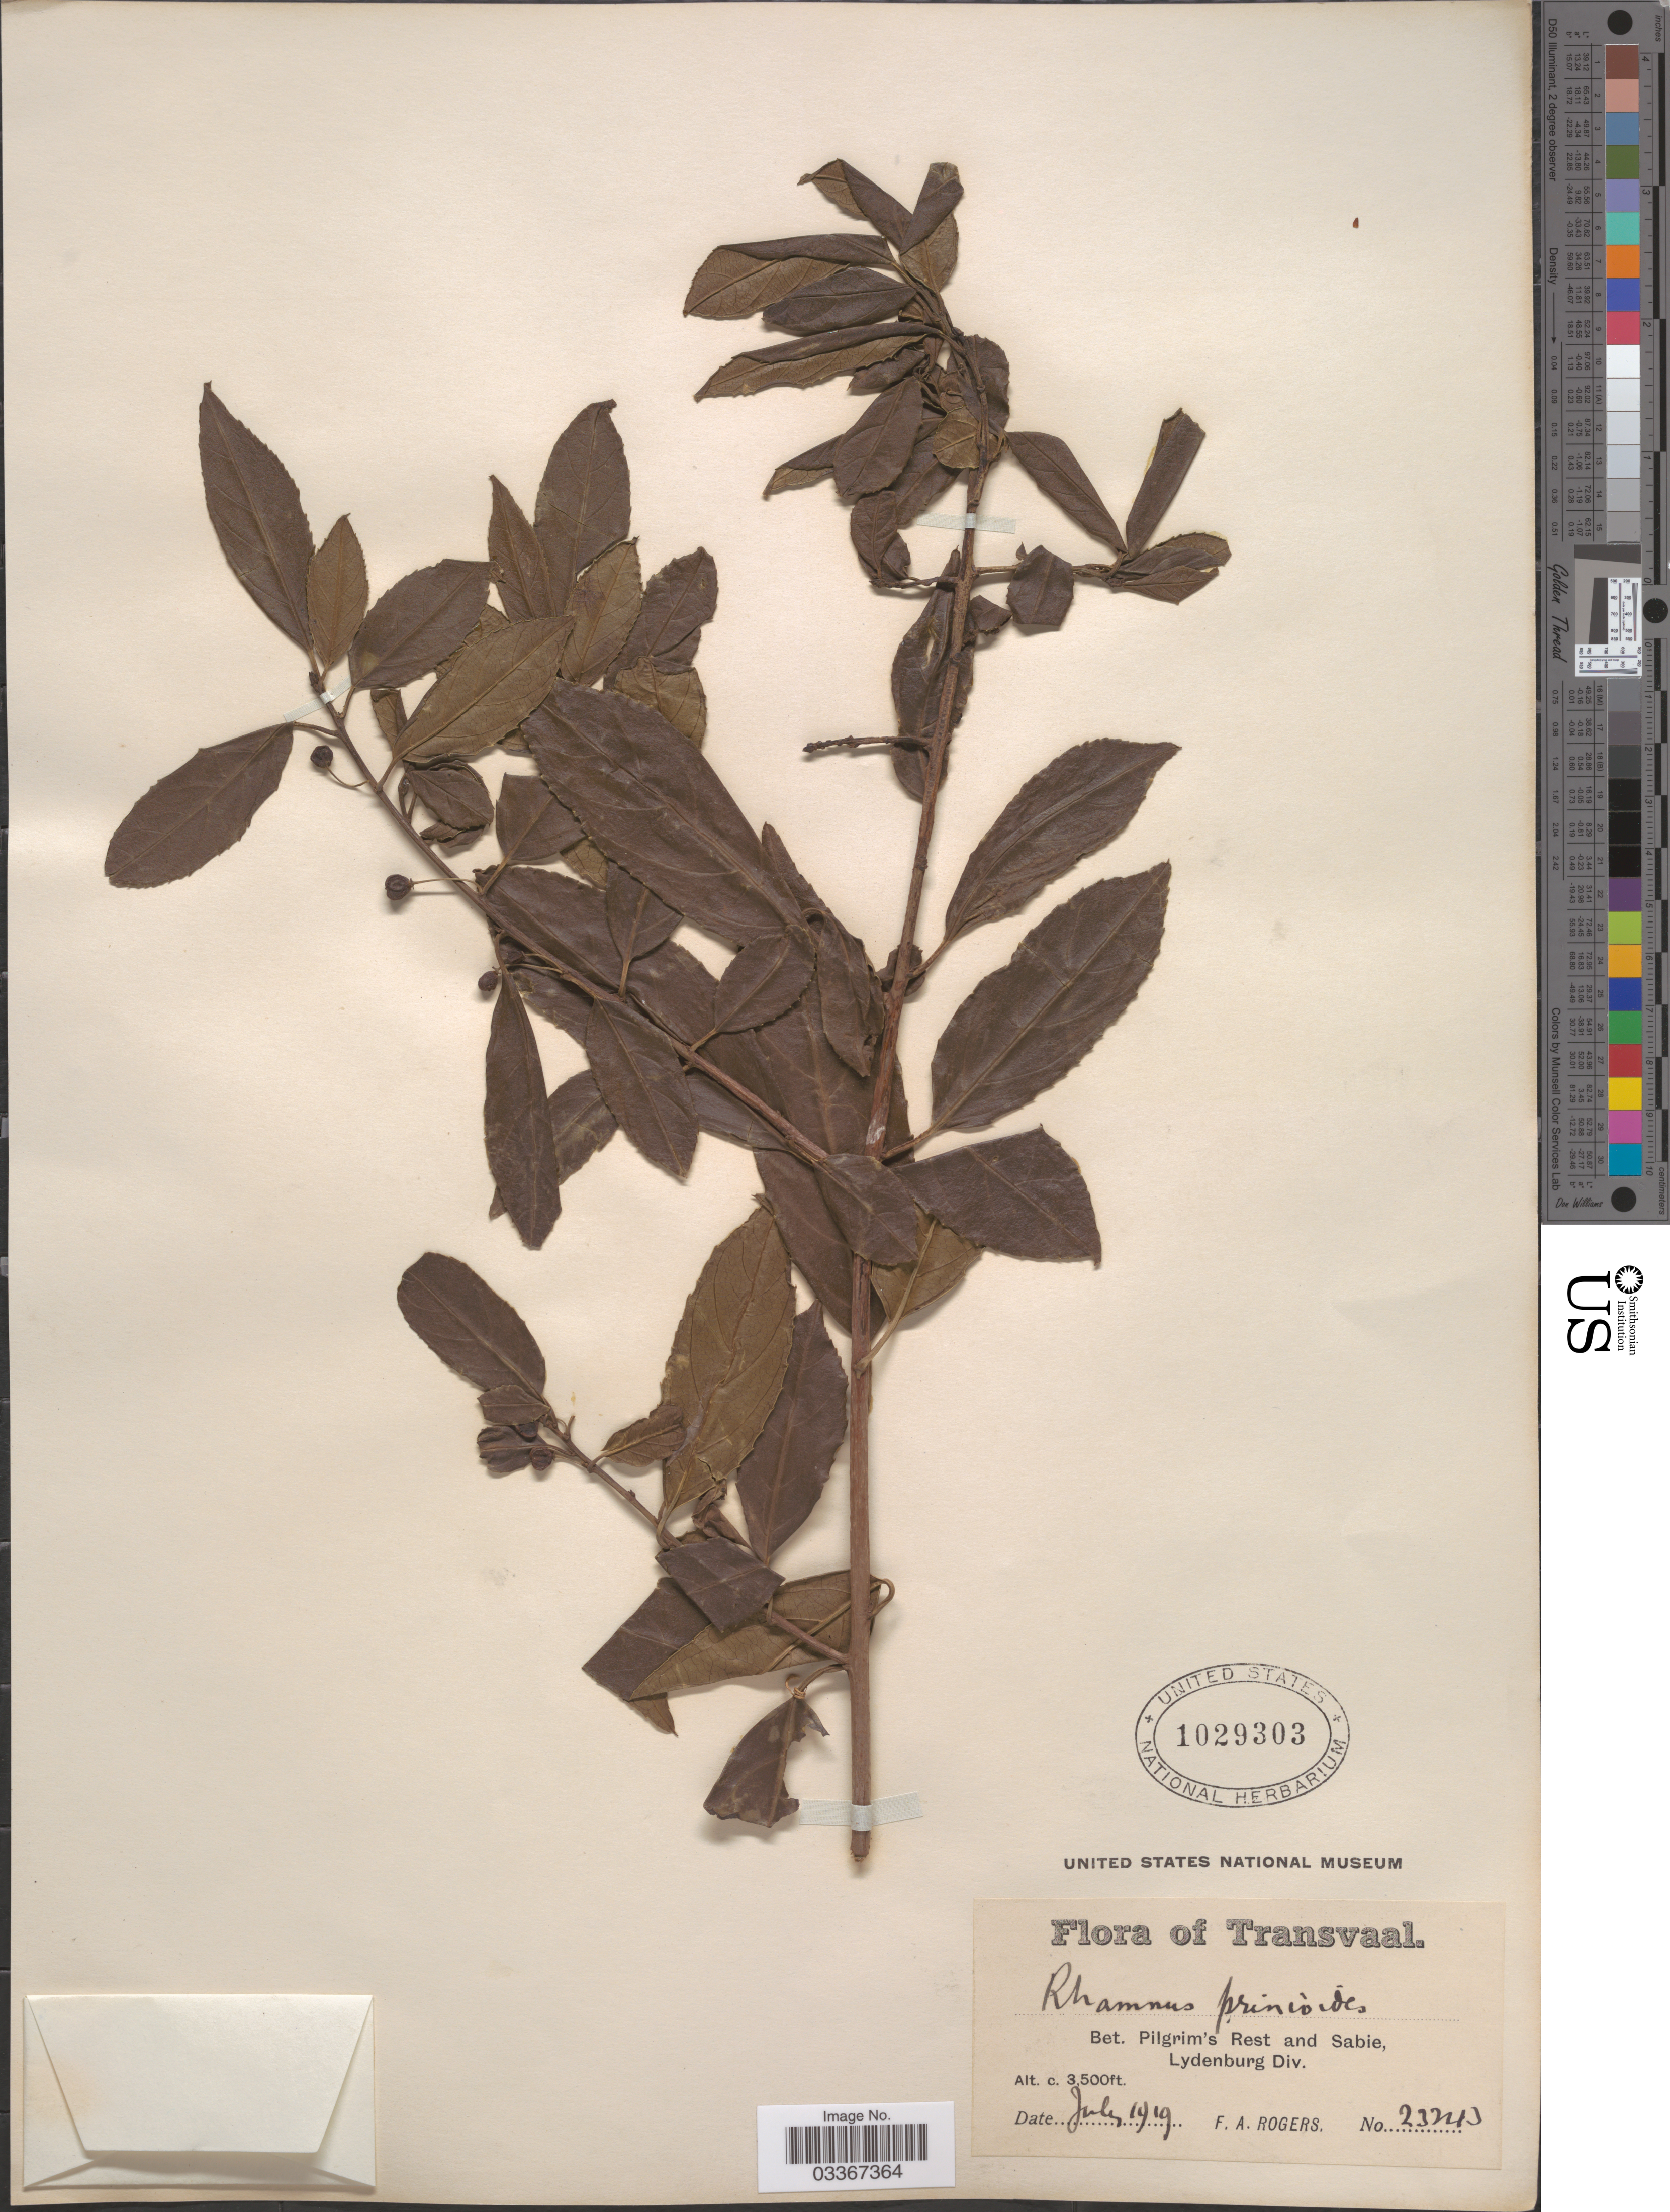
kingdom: Plantae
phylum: Tracheophyta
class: Magnoliopsida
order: Rosales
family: Rhamnaceae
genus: Rhamnus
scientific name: Rhamnus prinoides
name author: L'Hér.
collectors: F. A. Rogers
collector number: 23243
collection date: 1919-07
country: South Africa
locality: Transvaal. Bet. Pilgrim's Rest and Sabie Lydenburg Div.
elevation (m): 1067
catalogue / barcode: US 1029303